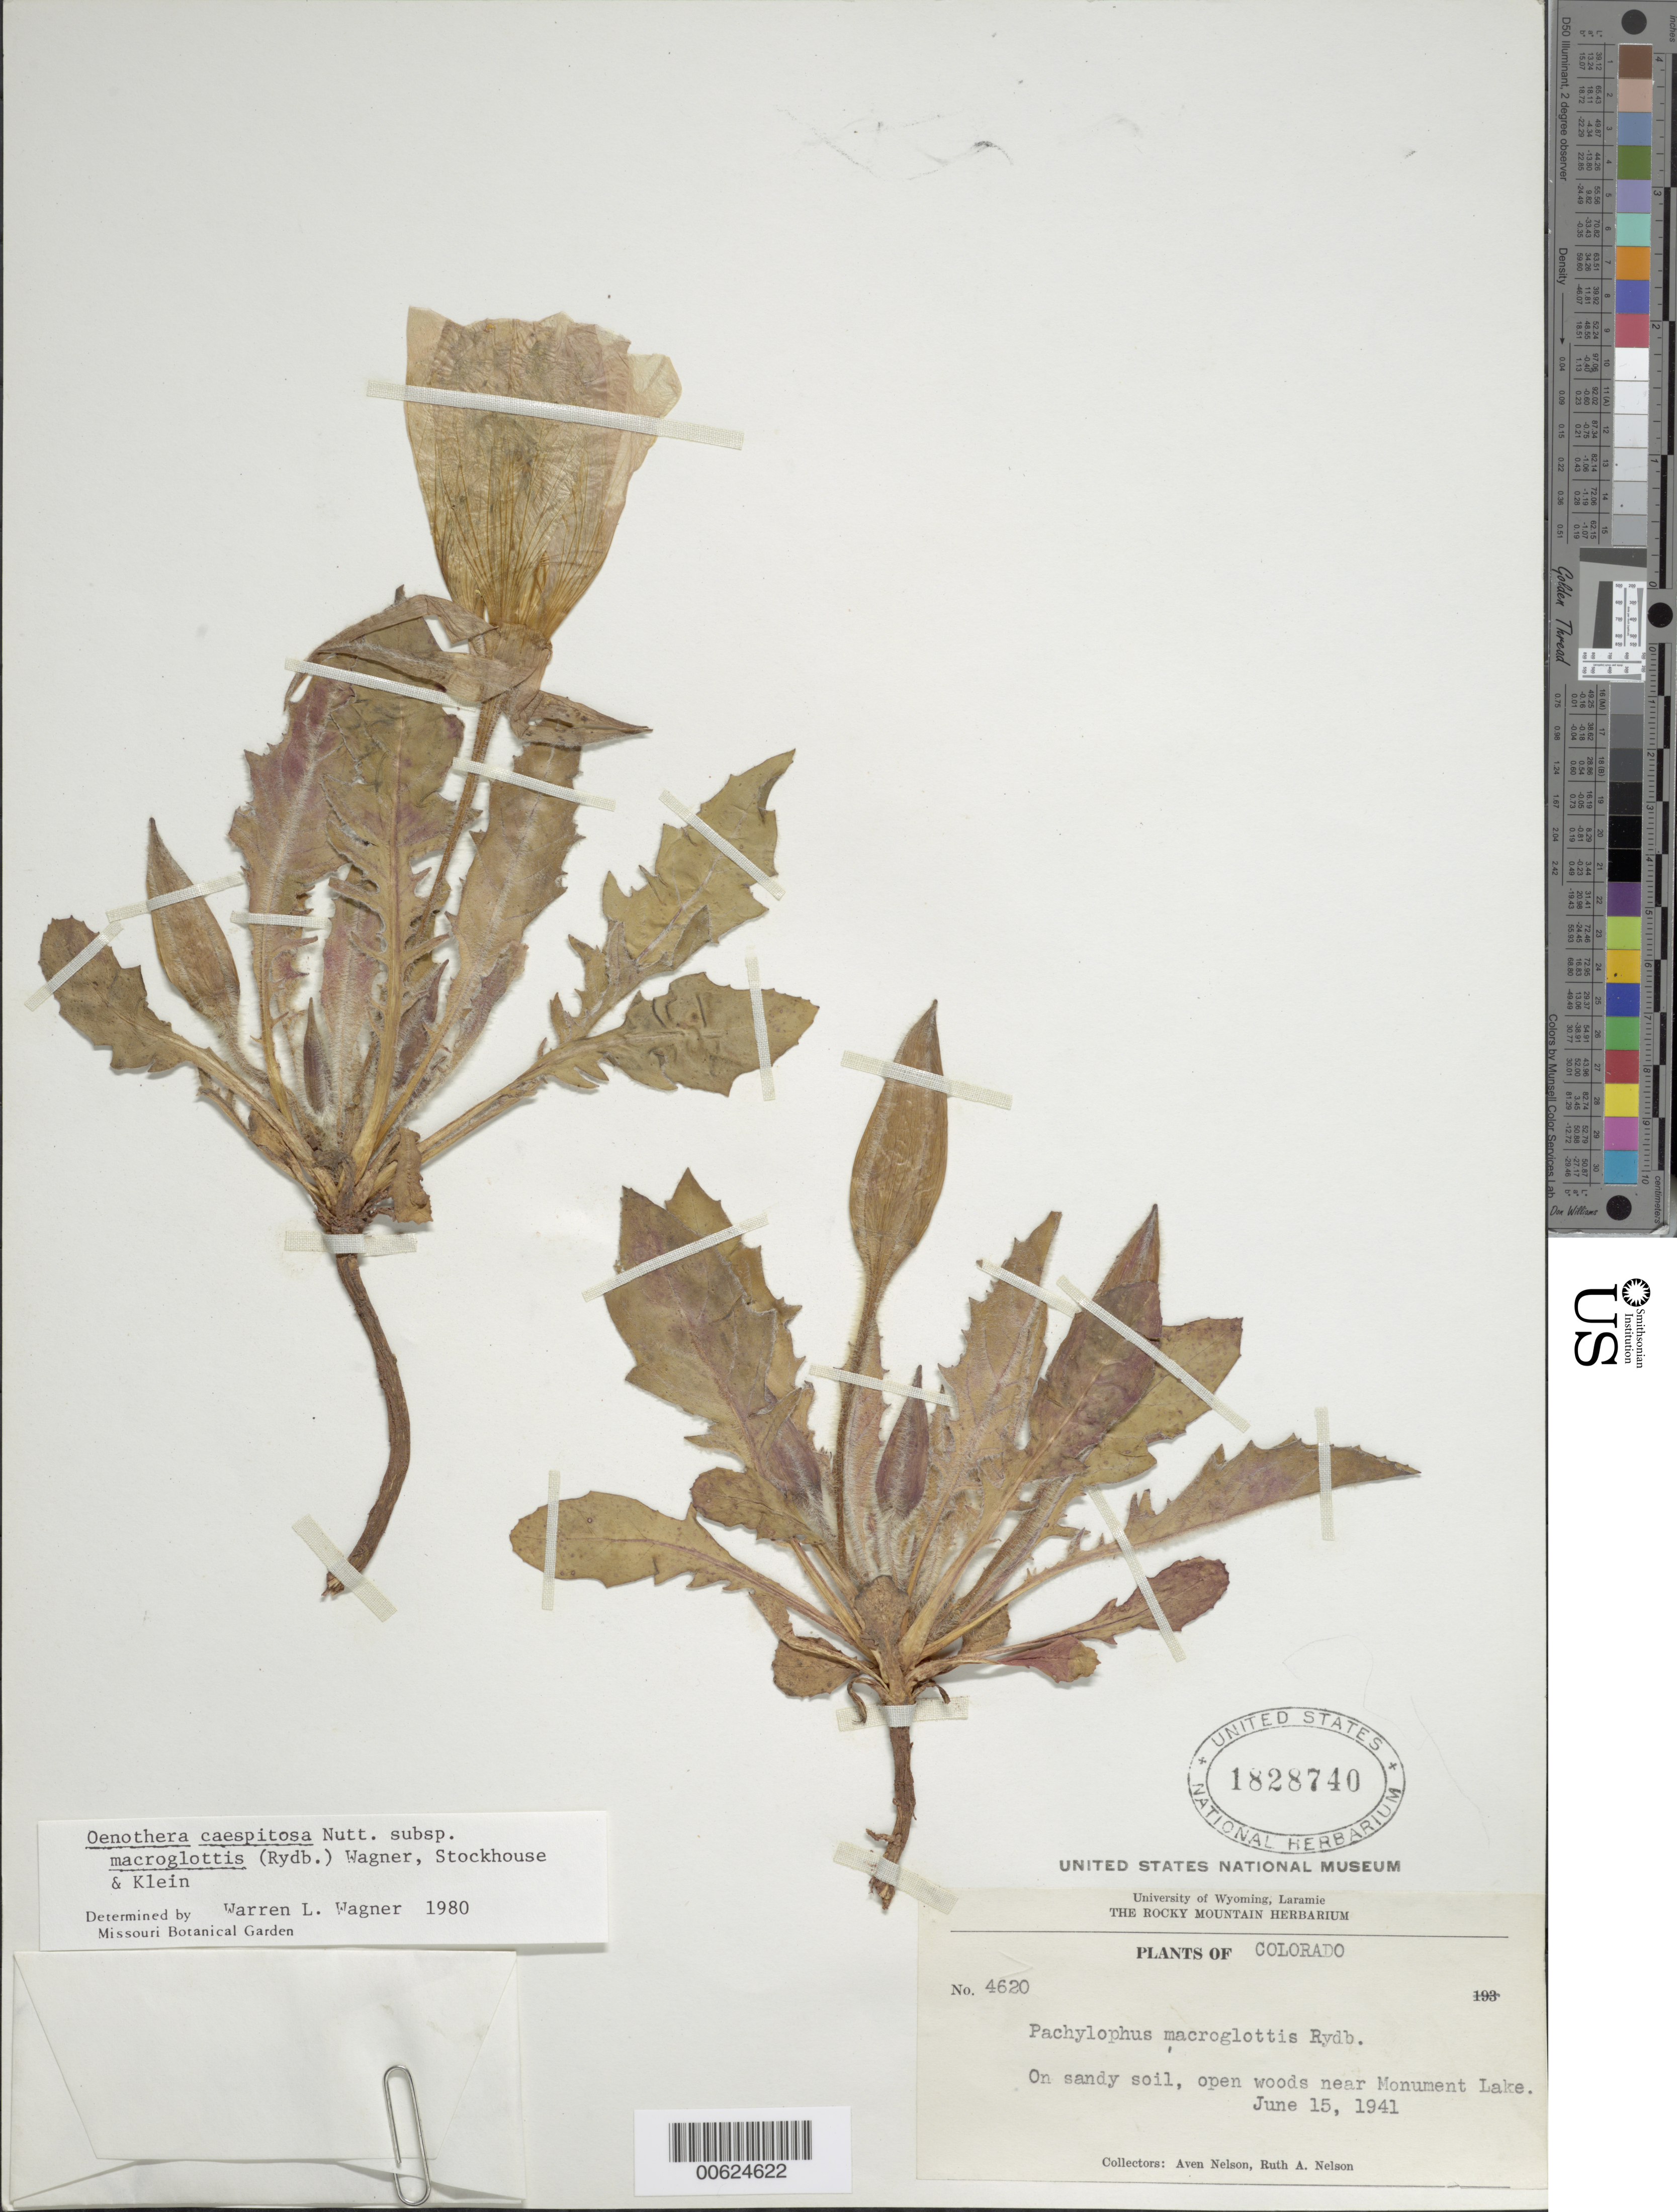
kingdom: Plantae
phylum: Tracheophyta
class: Magnoliopsida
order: Myrtales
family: Onagraceae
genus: Oenothera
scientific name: Oenothera cespitosa subsp. macroglottis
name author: (Rydb.) W.L. Wagner et al.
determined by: Wagner, W. L., (BOT), Smithsonian Institution - National Museum of Natural History (UNITED STATES)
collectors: A. Nelson & R. A. Nelson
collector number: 4620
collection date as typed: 15 Jun 1941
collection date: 1941-06-15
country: United States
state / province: Colorado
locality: Near Monument Lake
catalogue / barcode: US 1828740